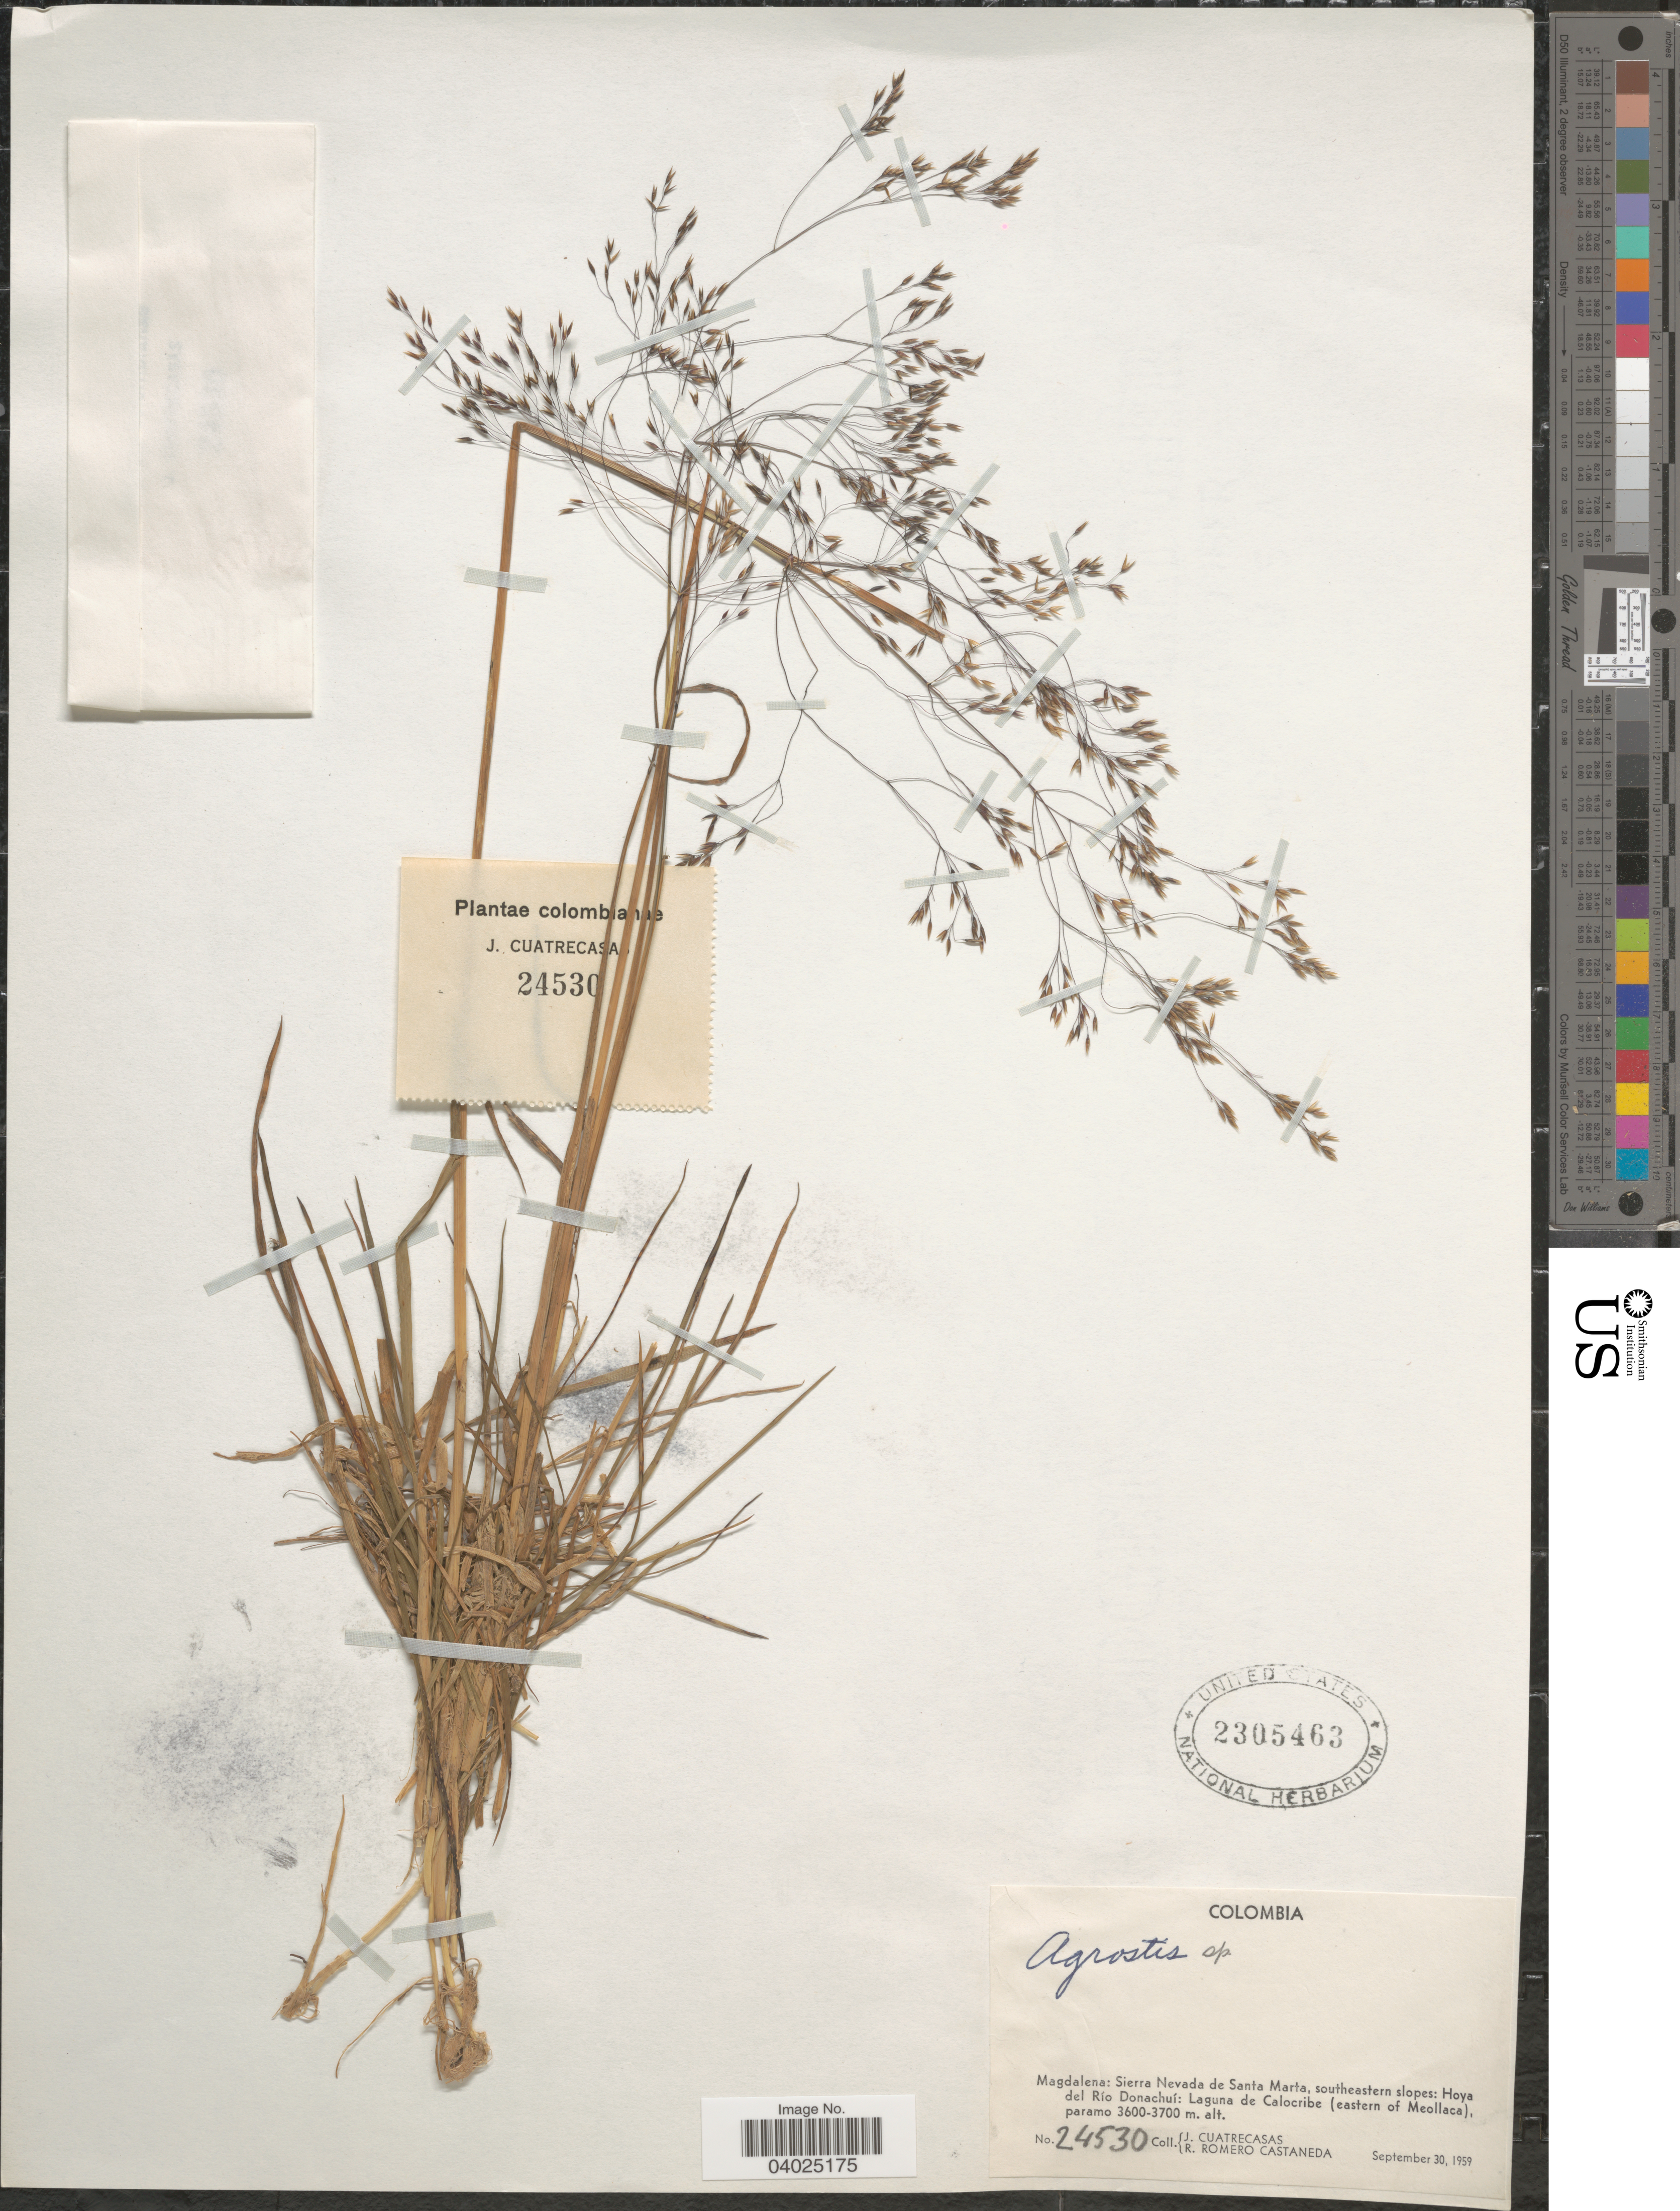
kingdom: Plantae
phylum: Tracheophyta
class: Liliopsida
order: Poales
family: Poaceae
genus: Agrostis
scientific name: Agrostis sp.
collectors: J. Cuatrecasas & R. Romero Castañeda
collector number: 24530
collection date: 1959-09-30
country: Colombia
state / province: Magdalena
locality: Sierra Nevada de Santa Marta, southeastern slopes: Hoya del Río Donachuí: Laguna de Calocribe (eastern of Meollaca), paramo.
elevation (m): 3600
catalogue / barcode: US 2305463